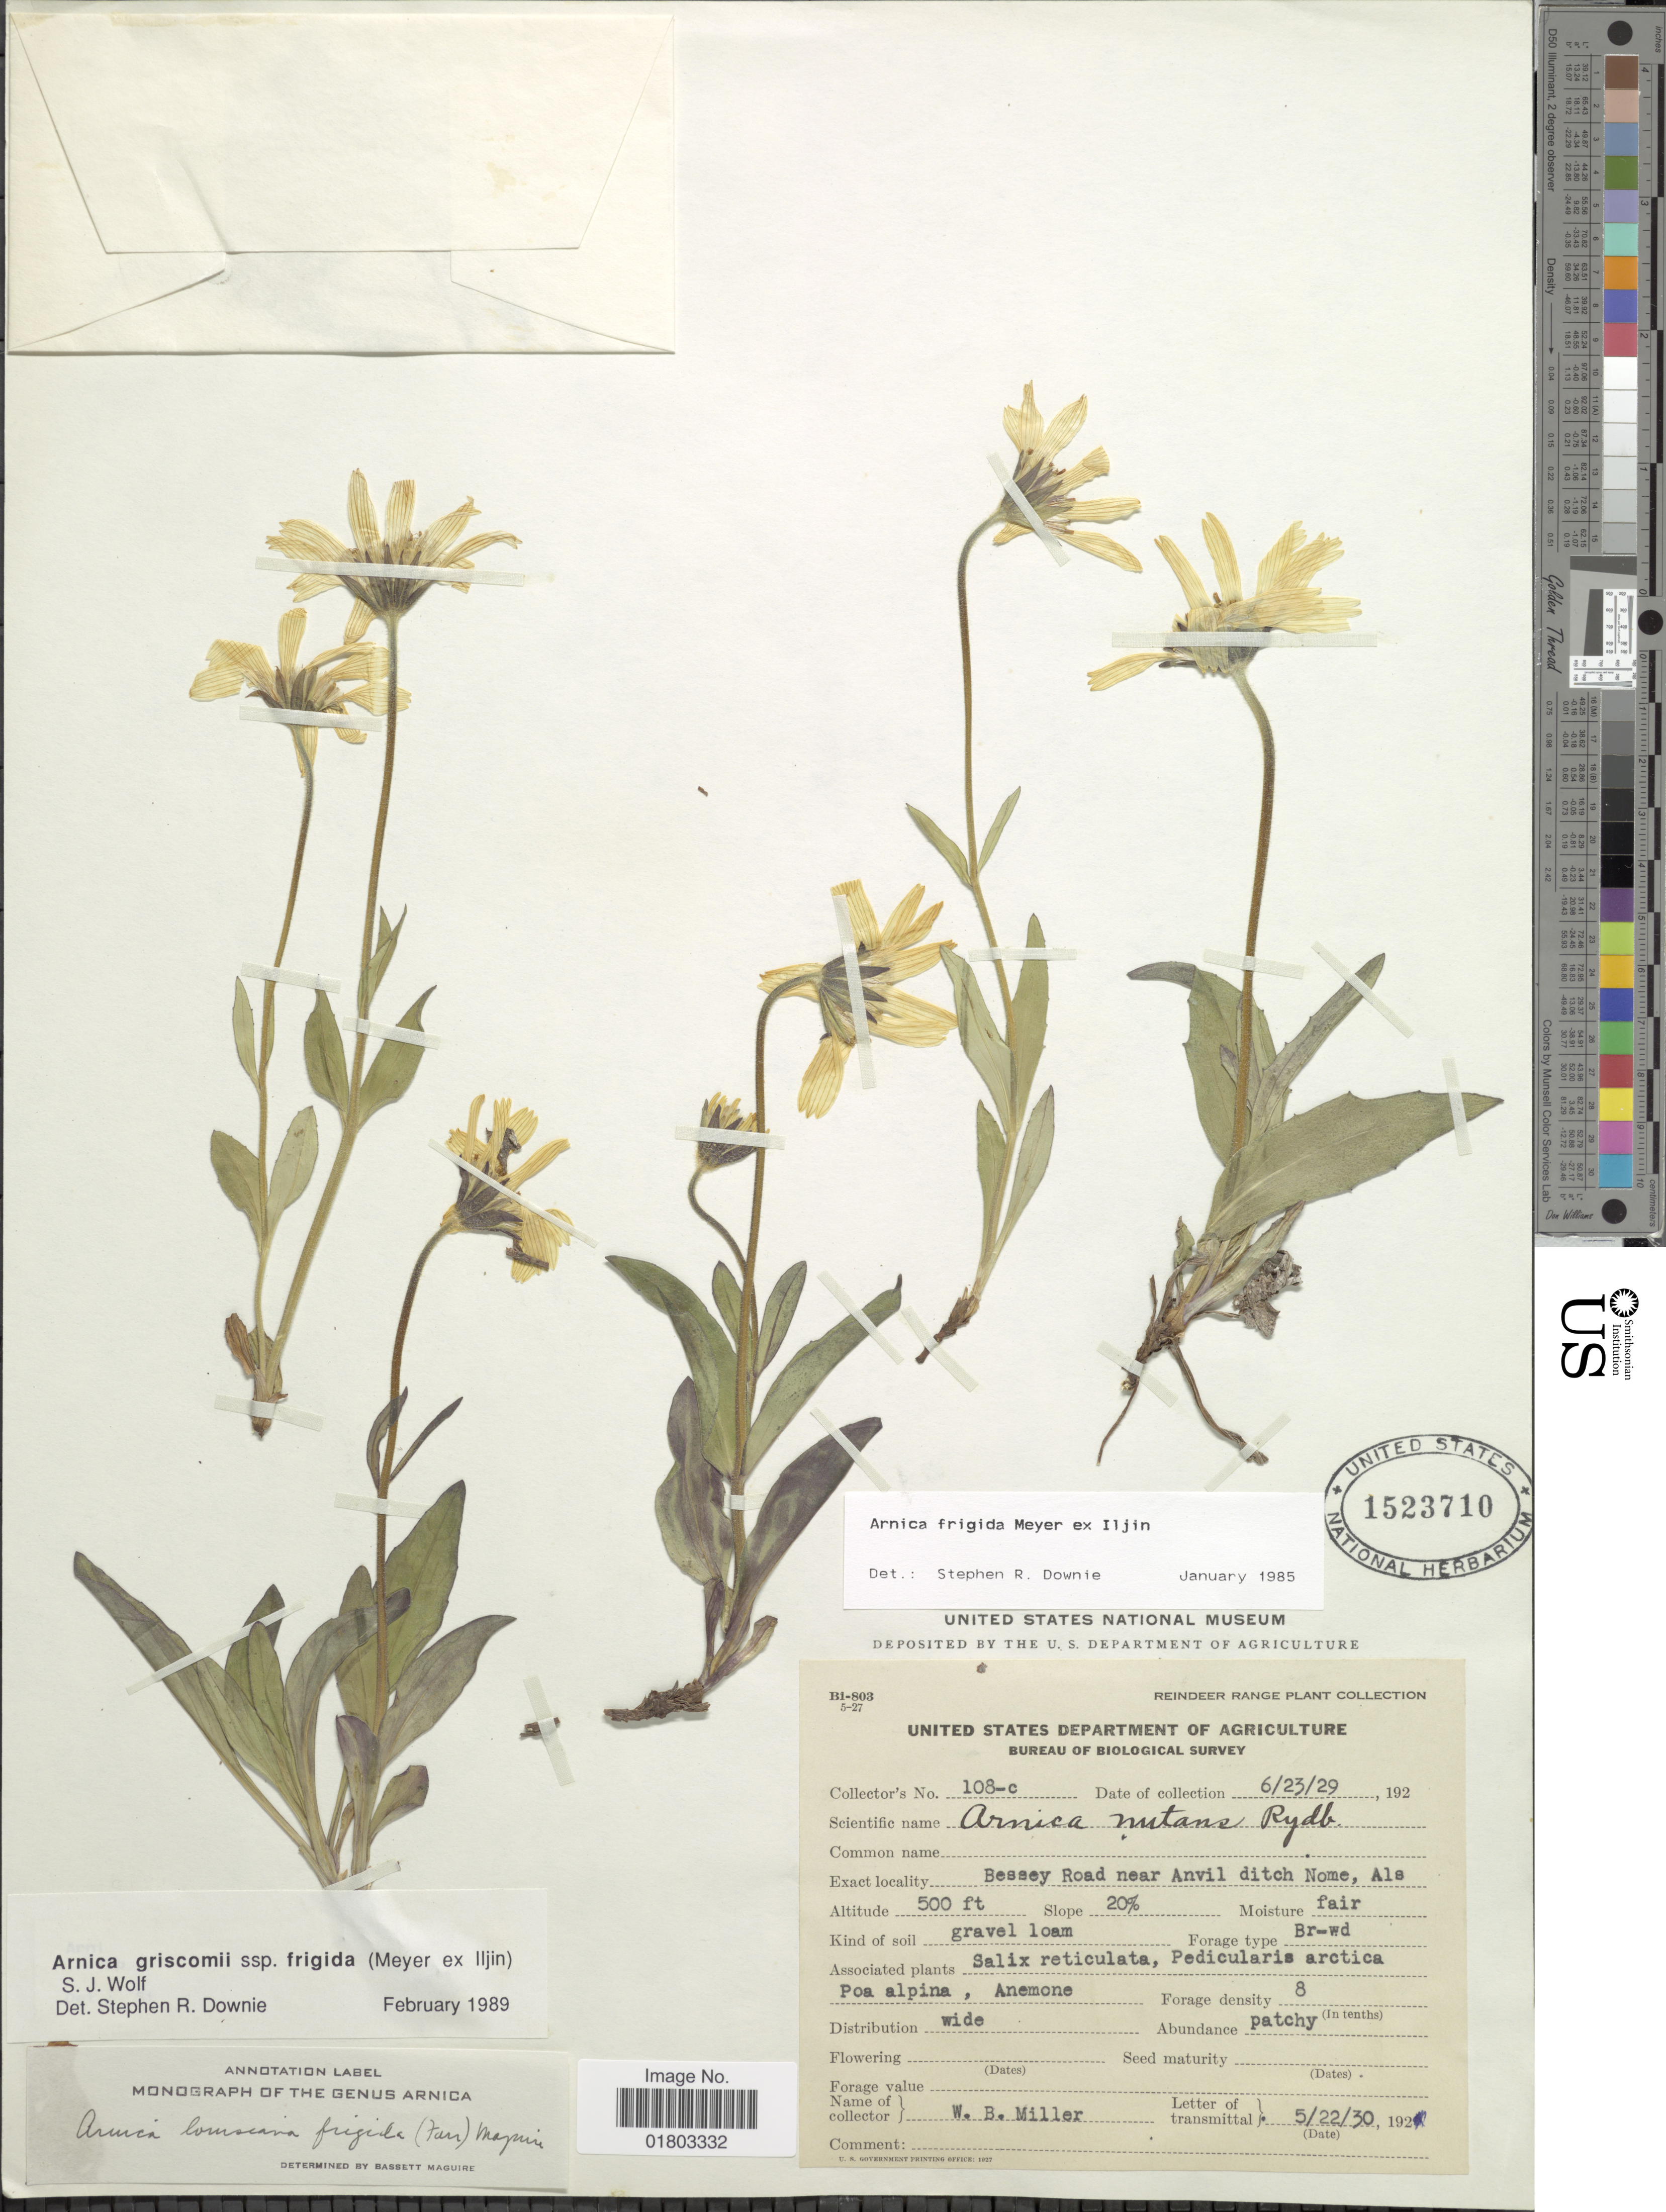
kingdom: Plantae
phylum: Tracheophyta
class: Magnoliopsida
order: Asterales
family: Asteraceae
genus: Arnica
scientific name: Arnica griscomii subsp. frigida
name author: (C.A. Mey. ex Iljin) S.J. Wolf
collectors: W. Miller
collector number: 108-c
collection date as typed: Transcribed d/m/y: 23/6/29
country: United States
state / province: Alaska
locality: Bessey Road near Anvil ditch Nome, Als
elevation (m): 152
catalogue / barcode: US 1523710